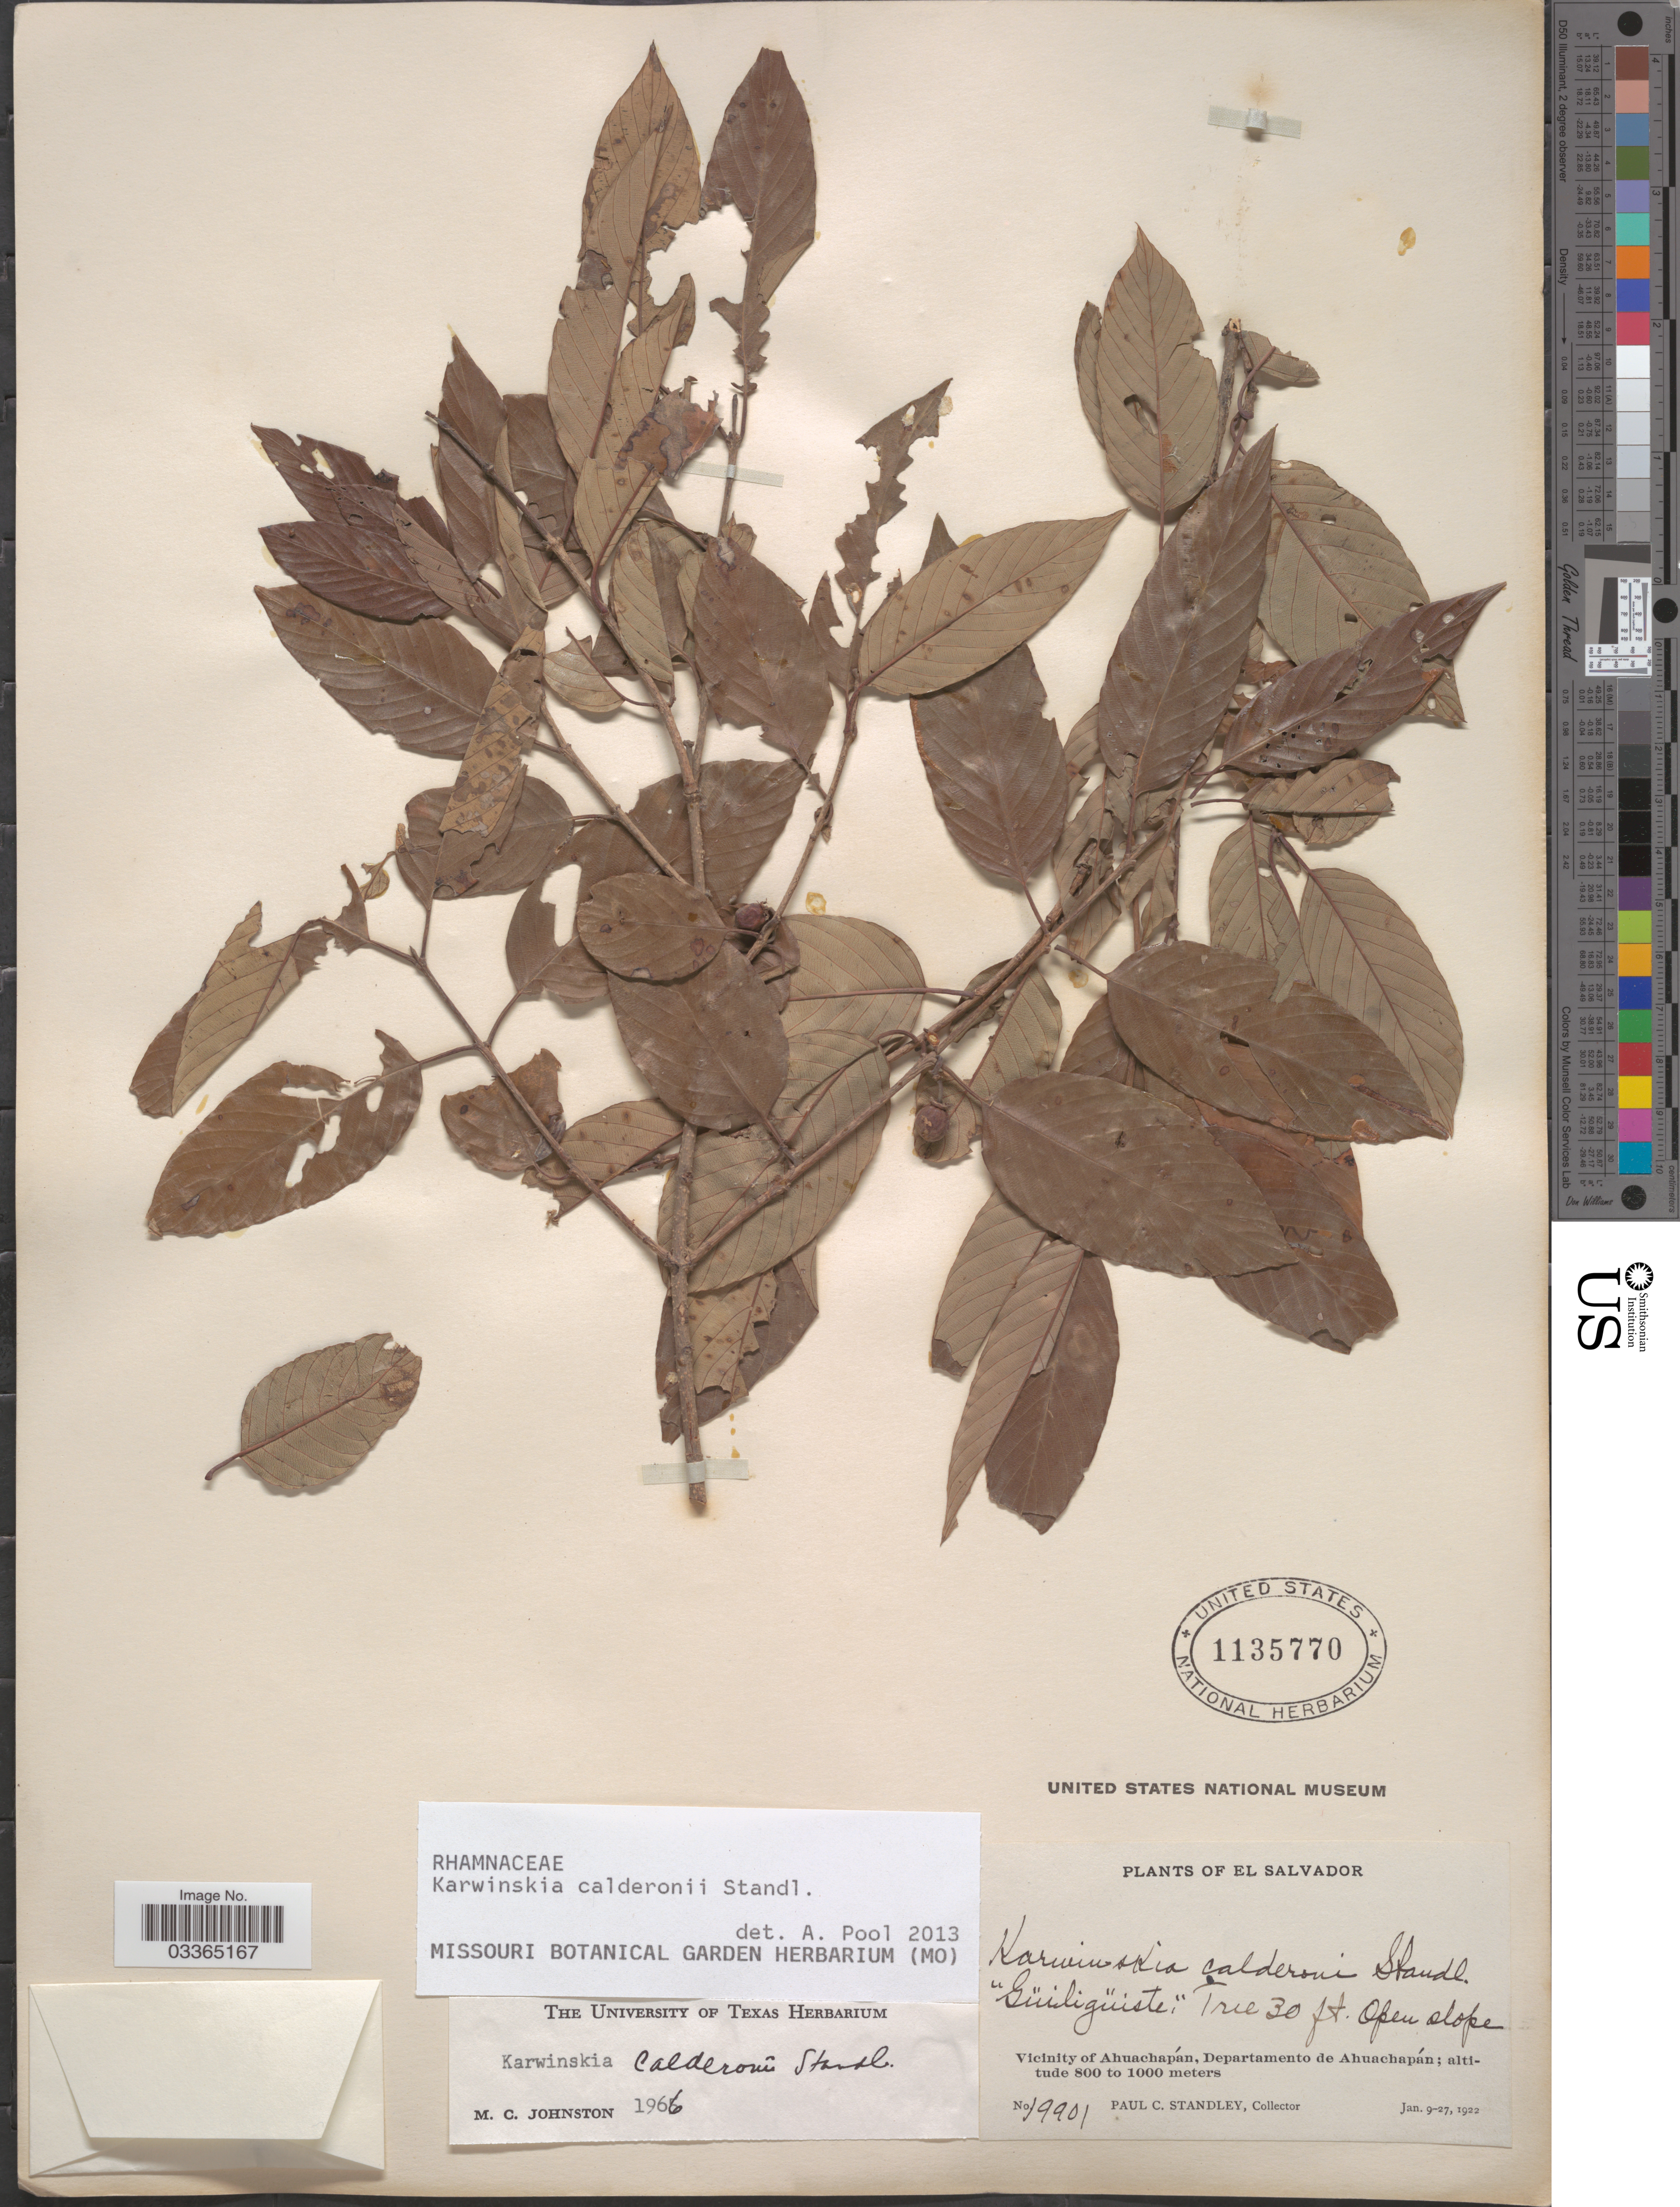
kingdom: Plantae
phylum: Tracheophyta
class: Magnoliopsida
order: Rosales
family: Rhamnaceae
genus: Karwinskia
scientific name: Karwinskia calderonii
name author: Standl.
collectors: P. C. Standley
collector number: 19901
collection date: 1922-01-09/1922-01-27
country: El Salvador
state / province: Ahuachapan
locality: Vicinity of Ahuachapán, Departamento de Ahuachapán.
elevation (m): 800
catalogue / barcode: US 1135770